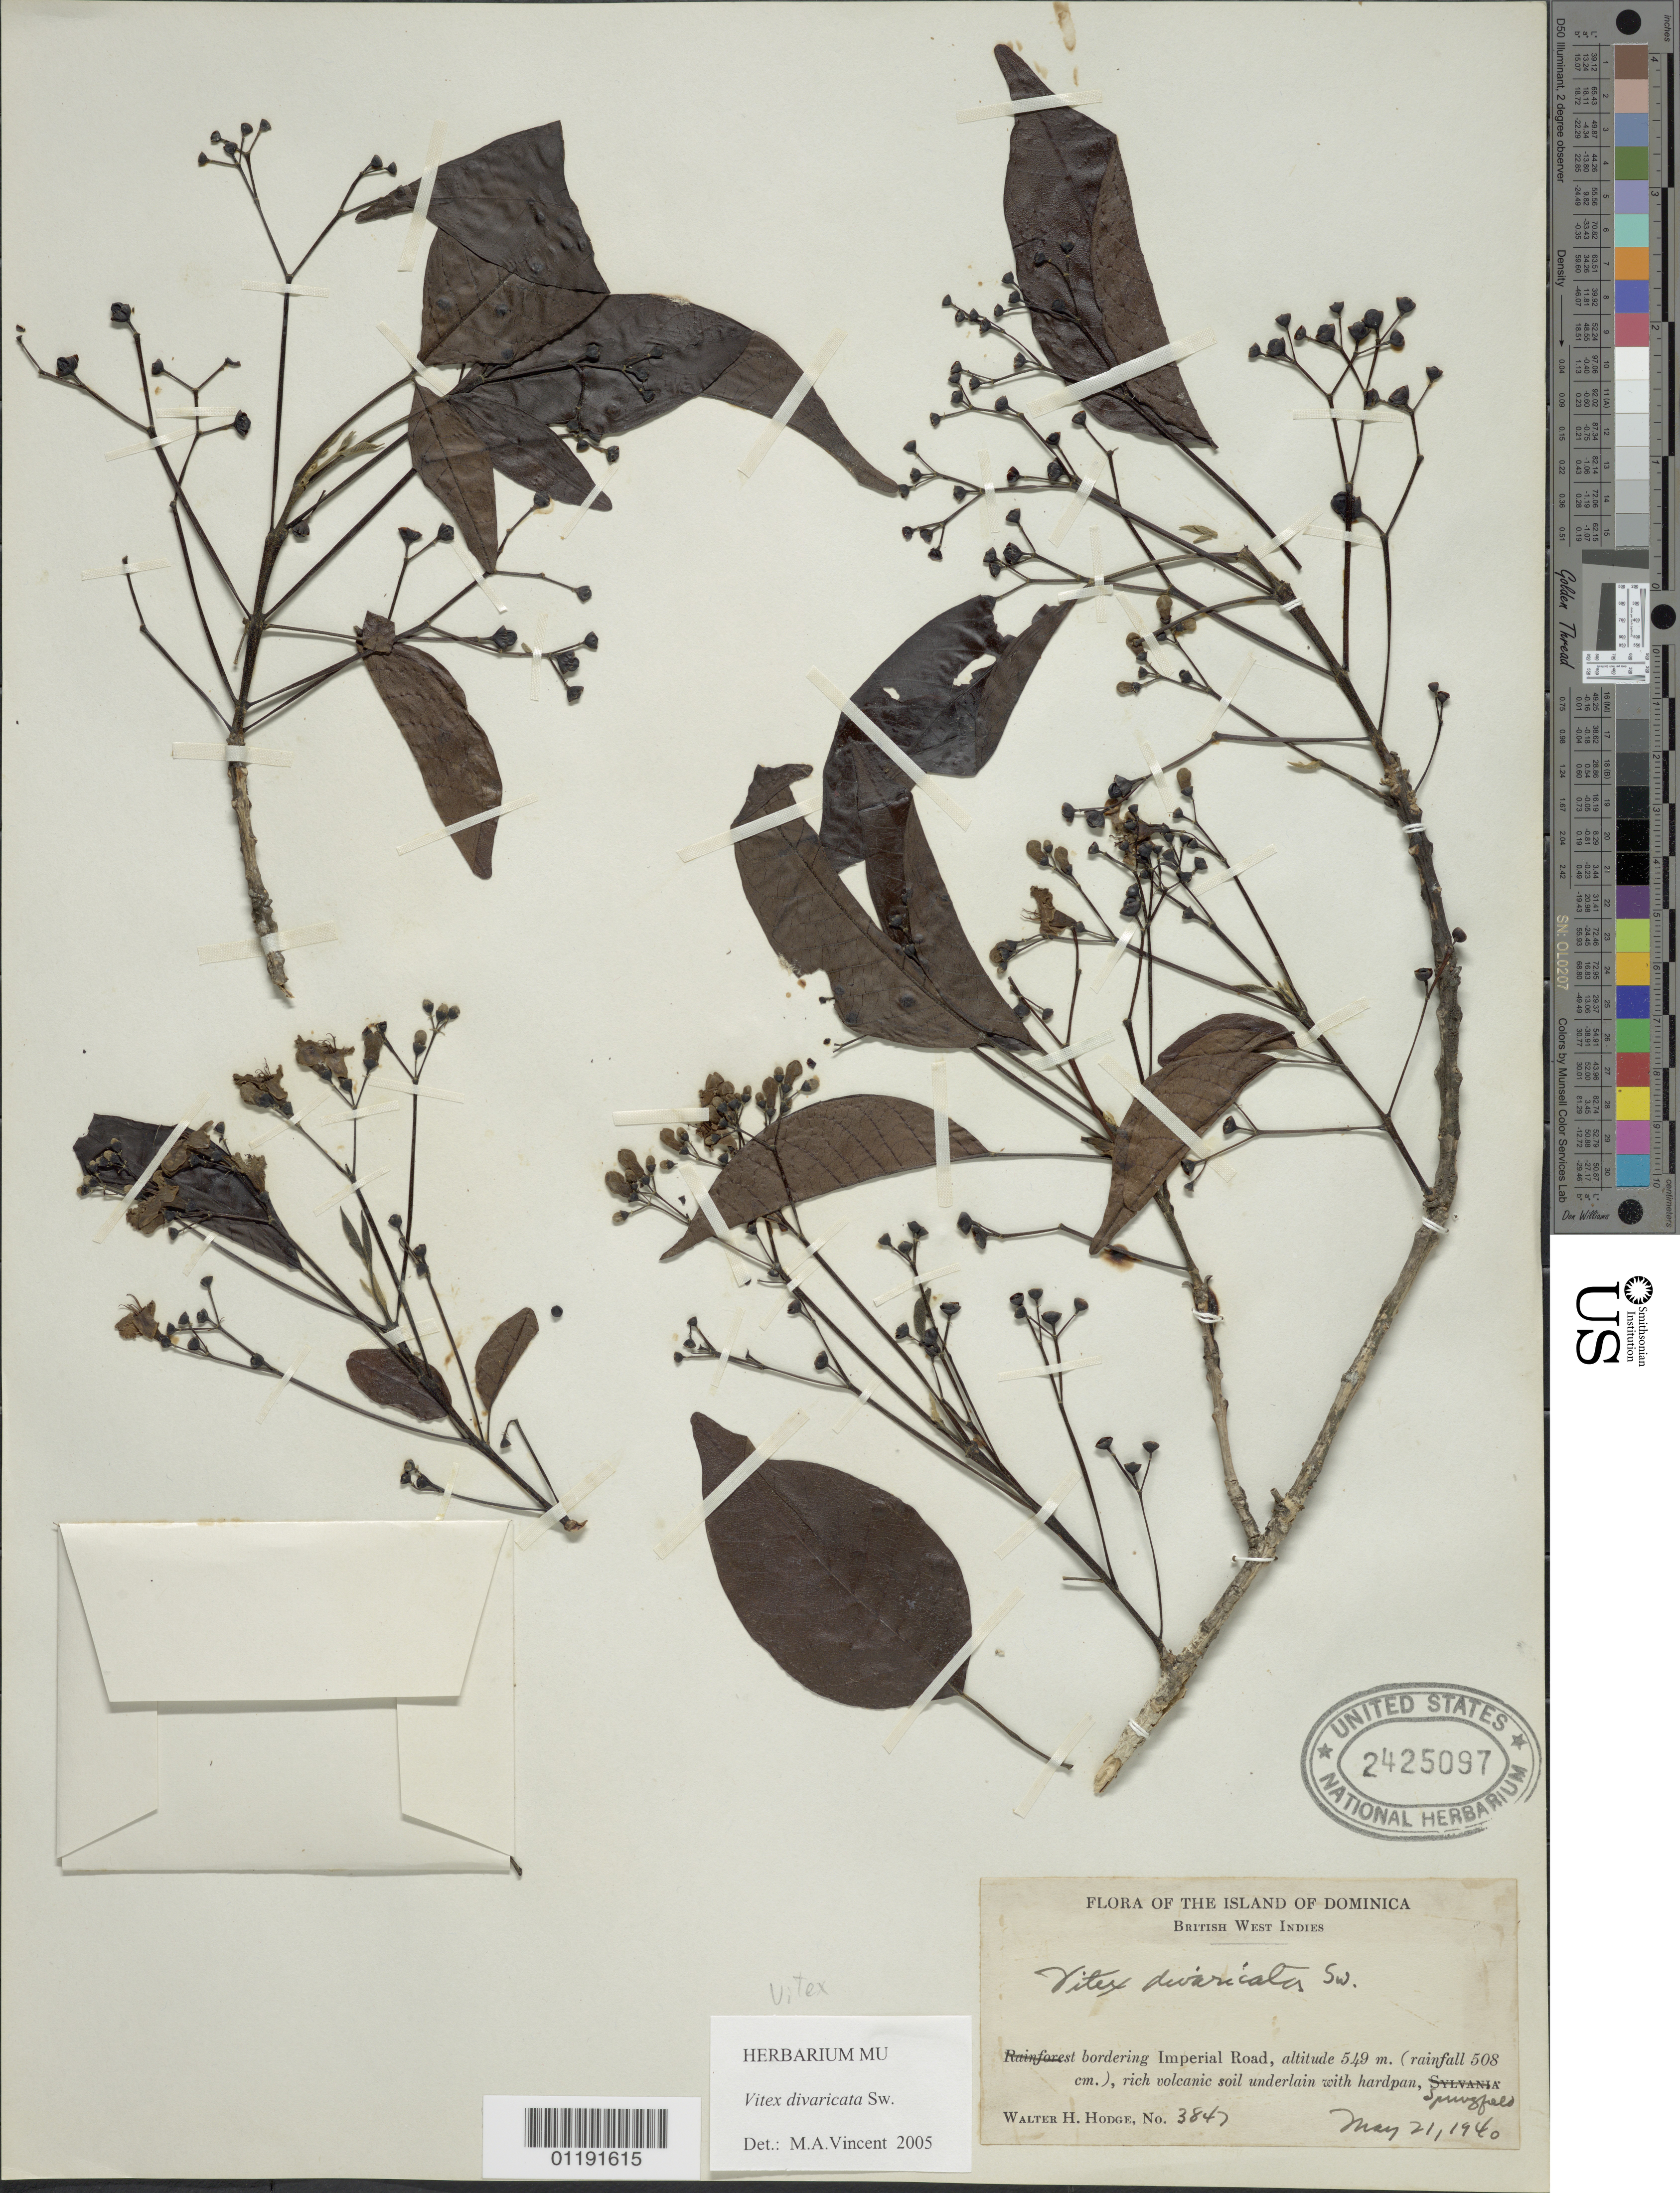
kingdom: Plantae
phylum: Tracheophyta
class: Magnoliopsida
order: Lamiales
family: Lamiaceae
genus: Vitex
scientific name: Vitex divaricata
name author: Sw.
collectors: W. Hodge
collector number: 3847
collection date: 1940-05-21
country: Dominica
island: Dominica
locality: Imperial Road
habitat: Bordering road, rainfall 508 cm, rich volcanic soil underlain with hardpan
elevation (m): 549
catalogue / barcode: US 2425097